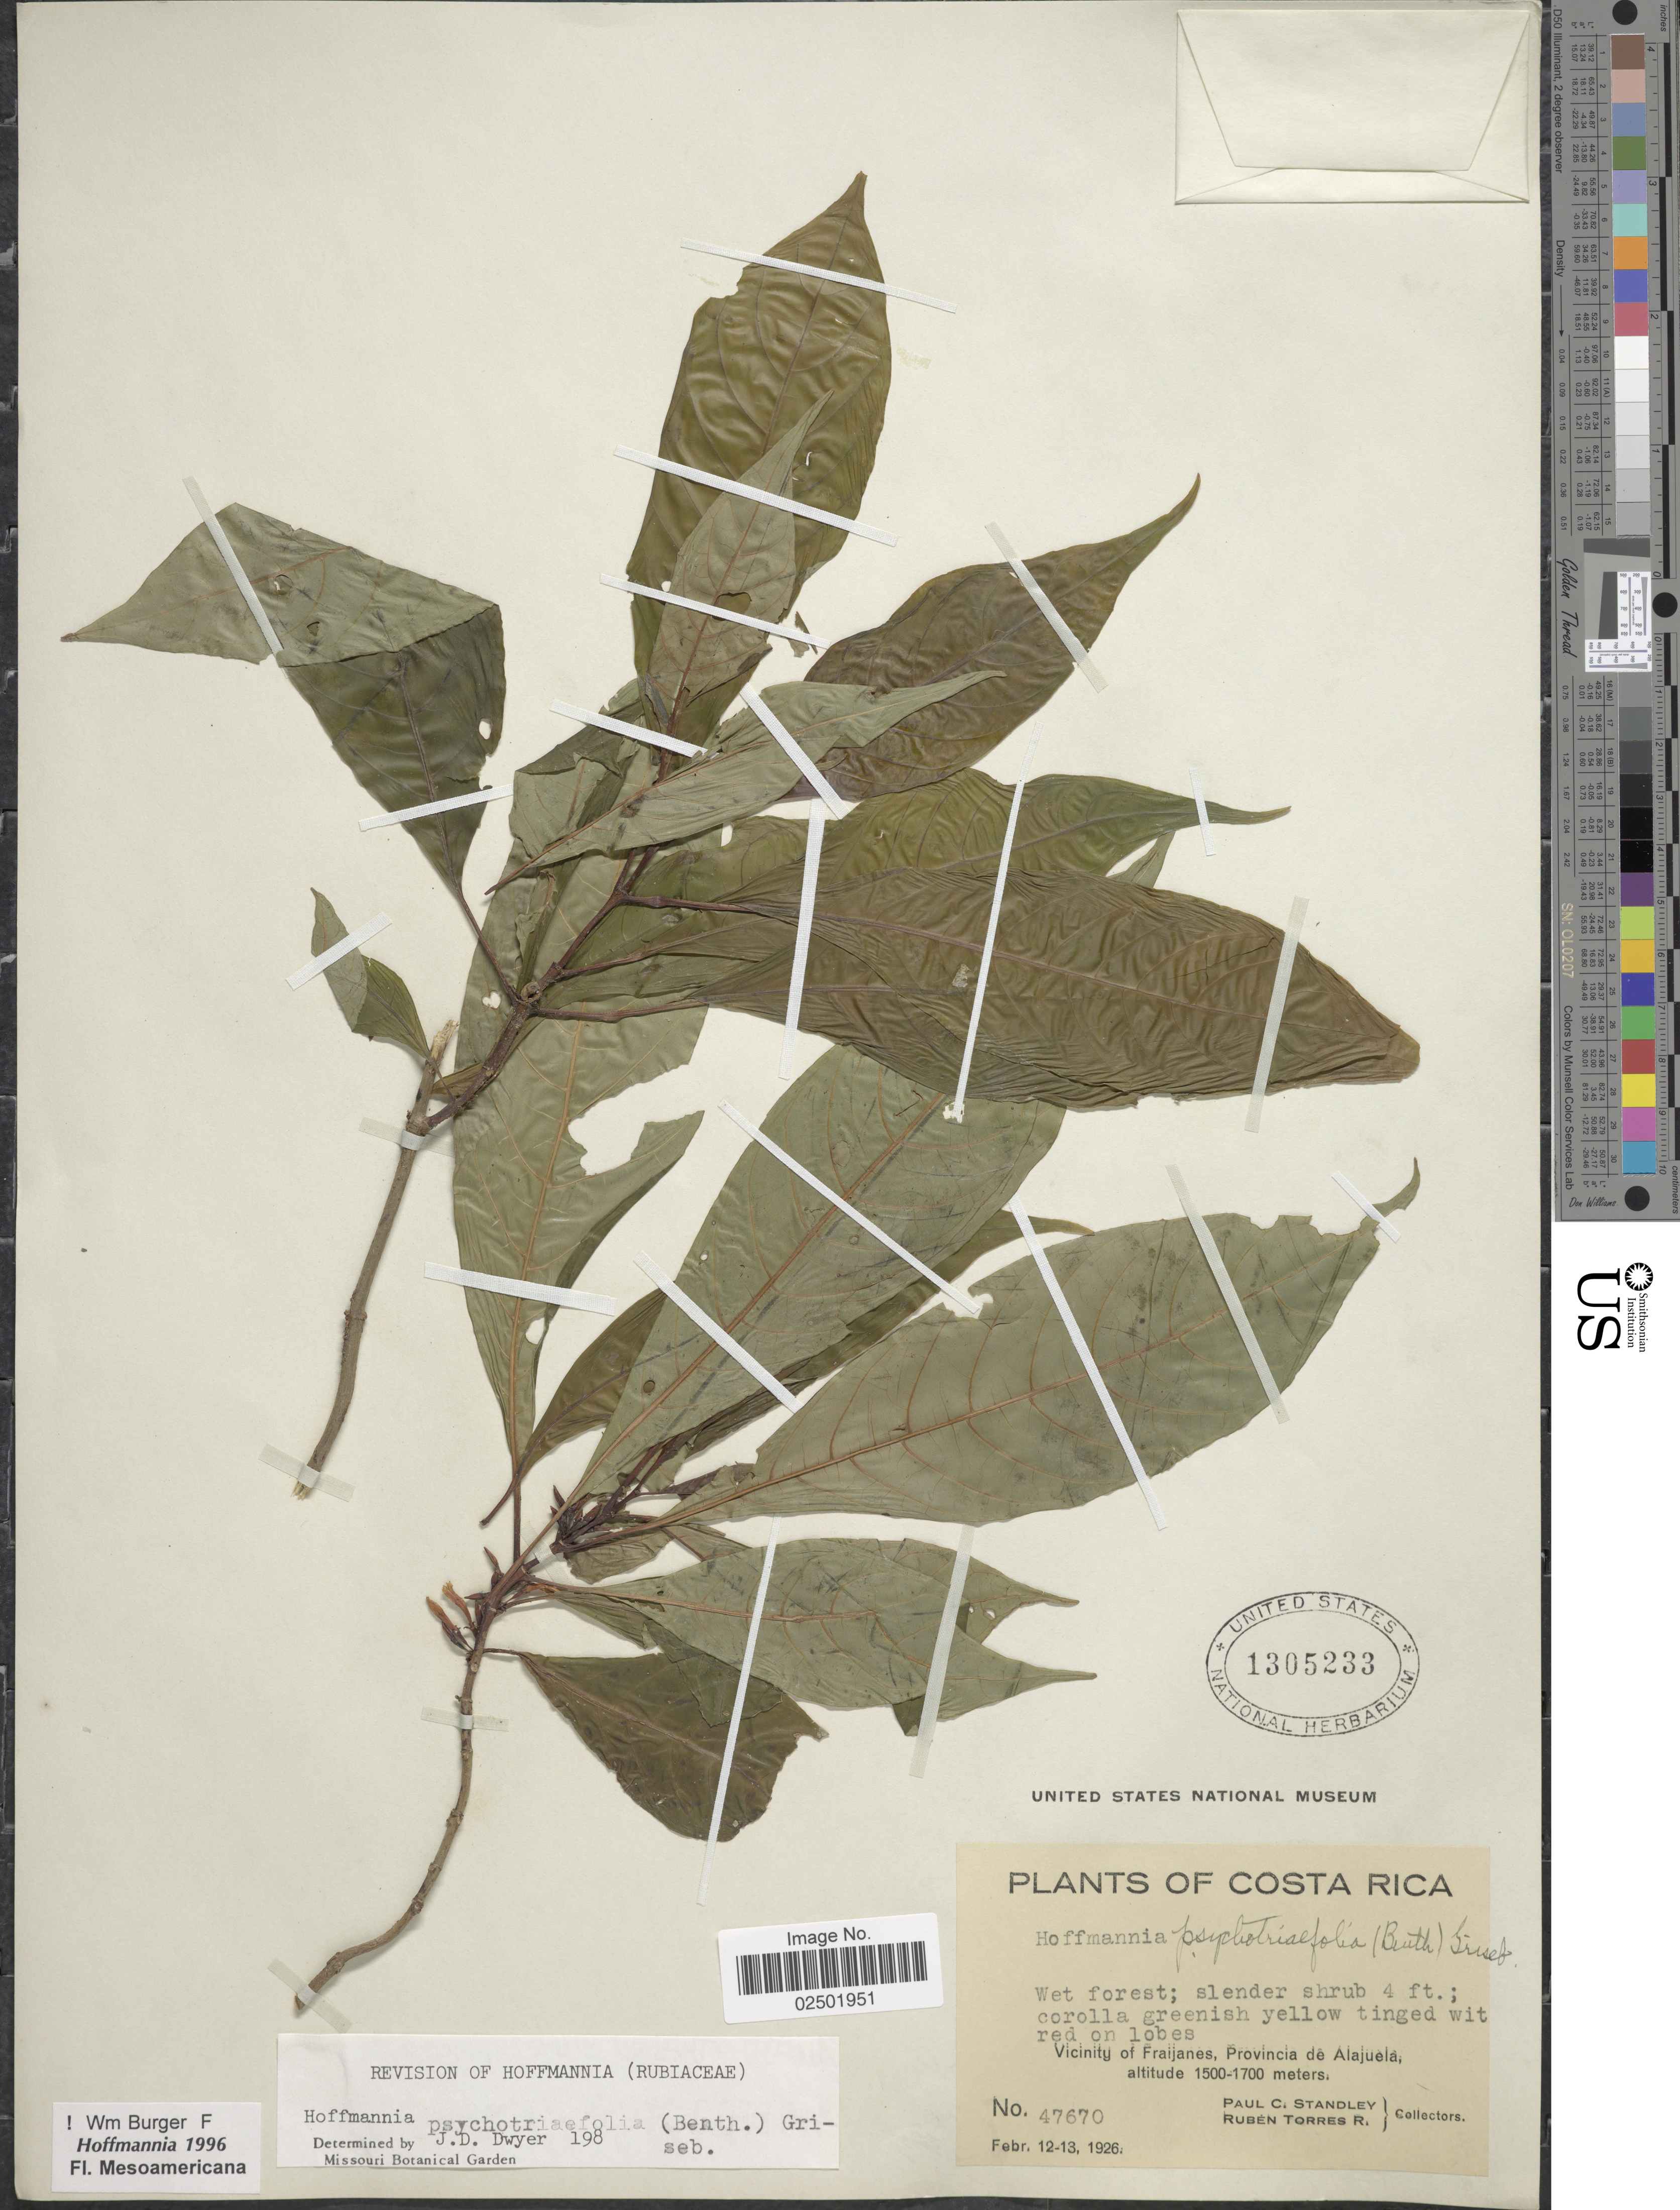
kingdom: Plantae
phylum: Tracheophyta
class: Magnoliopsida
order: Gentianales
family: Rubiaceae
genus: Hoffmannia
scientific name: Hoffmannia psychotriifolia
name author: (Benth.) Griseb.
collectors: P. C. Standley & R. Torres Rojas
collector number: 47670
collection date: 1926-02-12/1926-02-13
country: Costa Rica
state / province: Alajuela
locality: Vicinity of Fraijanes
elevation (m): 1500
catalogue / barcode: US 1305233